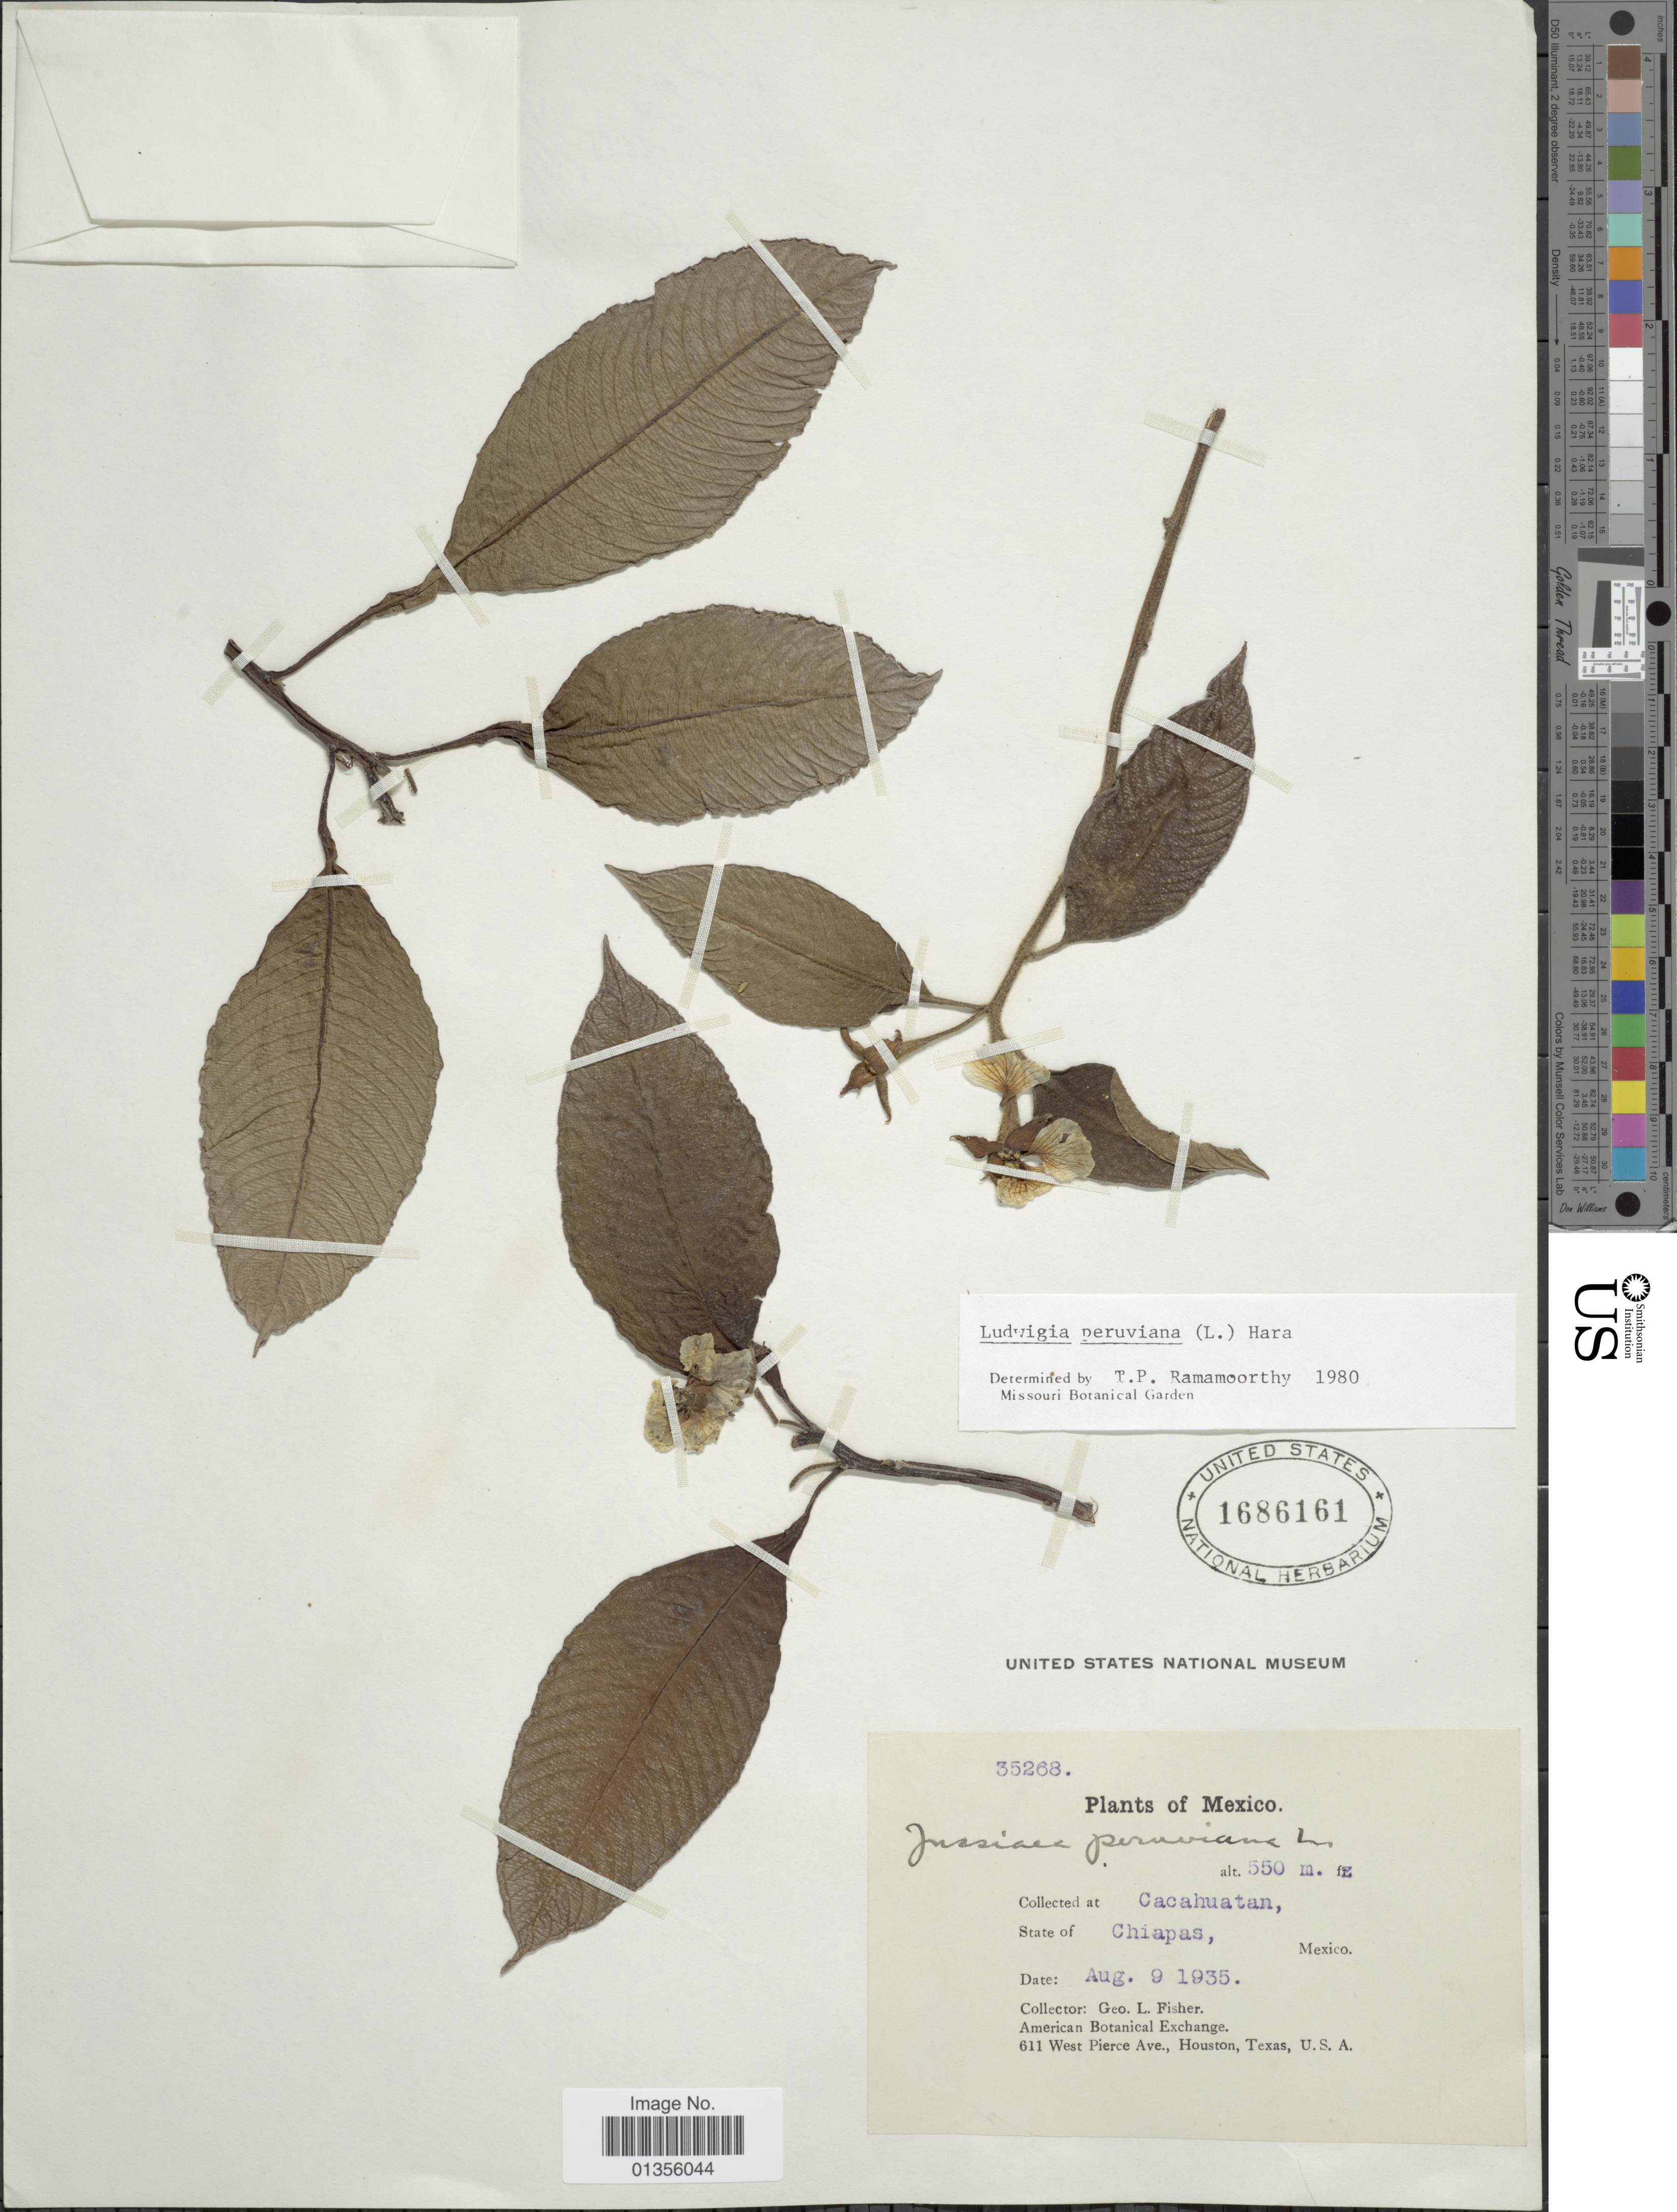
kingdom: Plantae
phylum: Tracheophyta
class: Magnoliopsida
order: Myrtales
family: Onagraceae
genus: Ludwigia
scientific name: Ludwigia peruviana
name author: (L.) H. Hara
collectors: G. L. Fisher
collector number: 35268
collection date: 1935-08-09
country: Mexico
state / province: Chiapas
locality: Cacahuatan, State of Chiapas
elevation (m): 550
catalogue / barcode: US 1686161